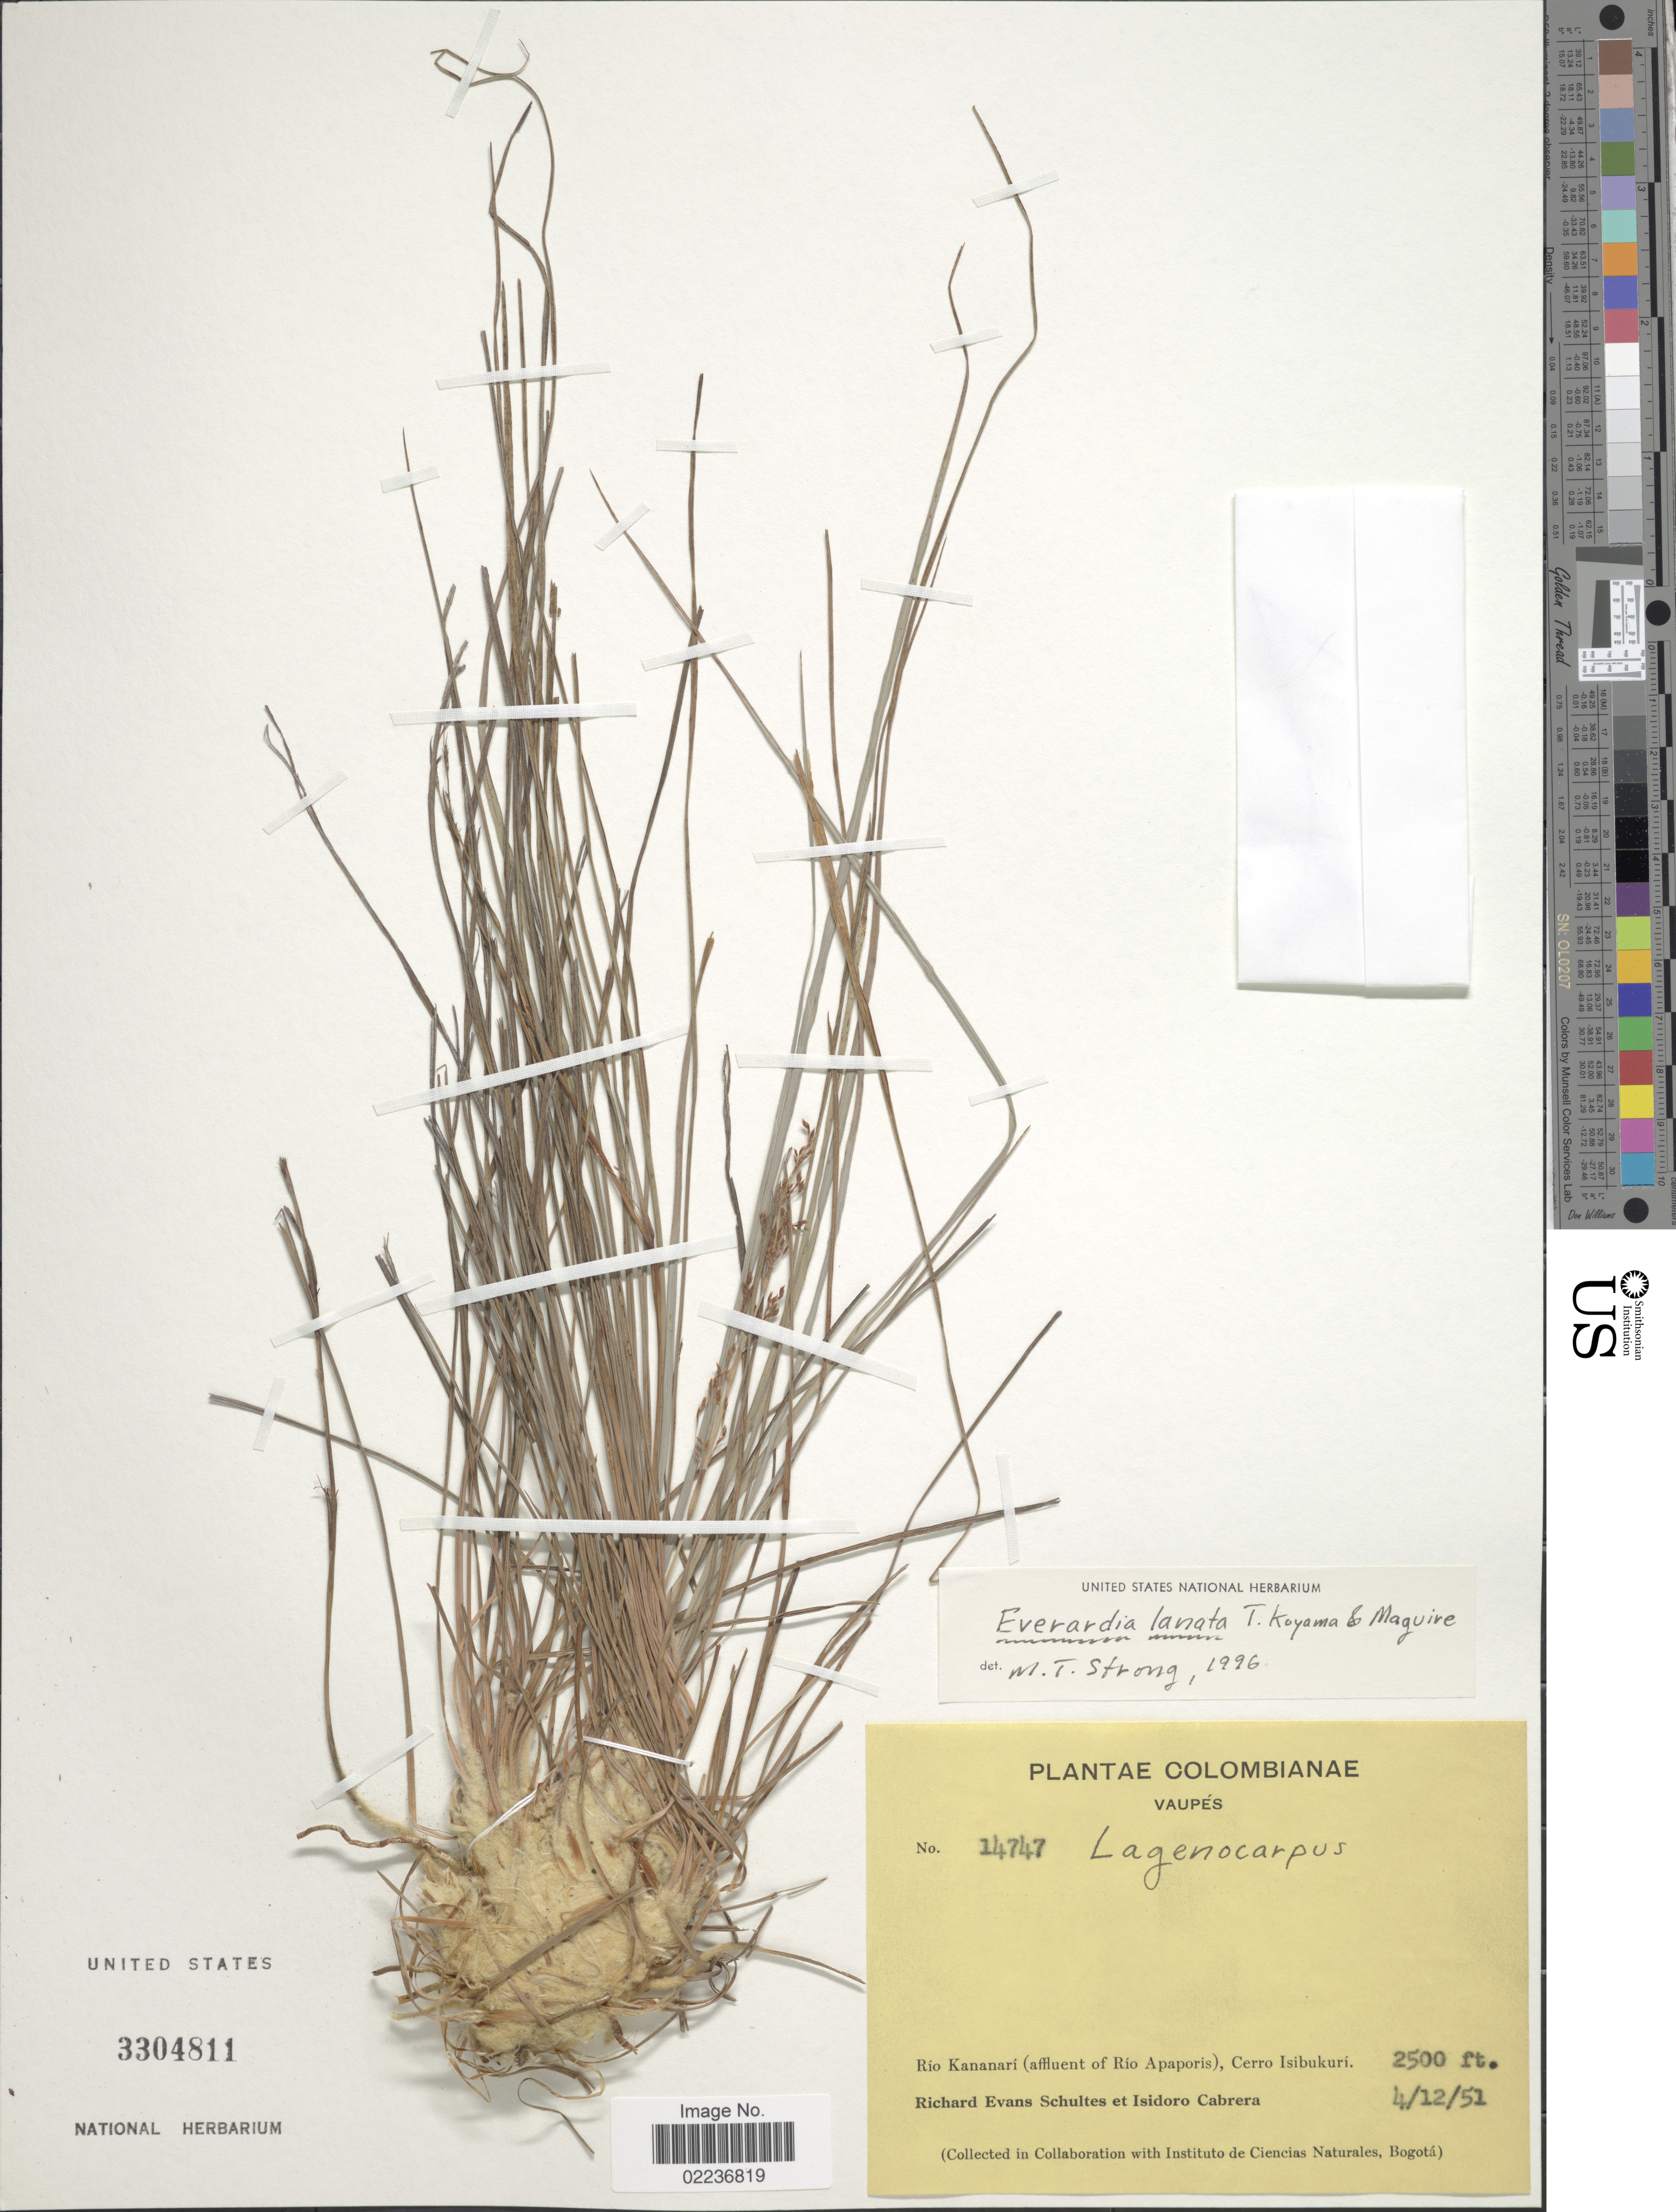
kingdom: Plantae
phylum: Tracheophyta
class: Liliopsida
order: Poales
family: Cyperaceae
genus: Lagenocarpus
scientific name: Lagenocarpus lanatus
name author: (T. Koyama & Maguire) T. Koyama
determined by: Strong, Mark T., (BOT), Smithsonian Institution - National Museum of Natural History (UNITED STATES)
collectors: R. E. Schultes & I. Cabrera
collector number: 14747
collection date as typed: Transcribed d/m/y: 4/12/51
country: Colombia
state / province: Vaupés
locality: Rio Kananari (affluent of Roo Apaporis), Cerro Isibukuri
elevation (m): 762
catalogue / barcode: US 3304811